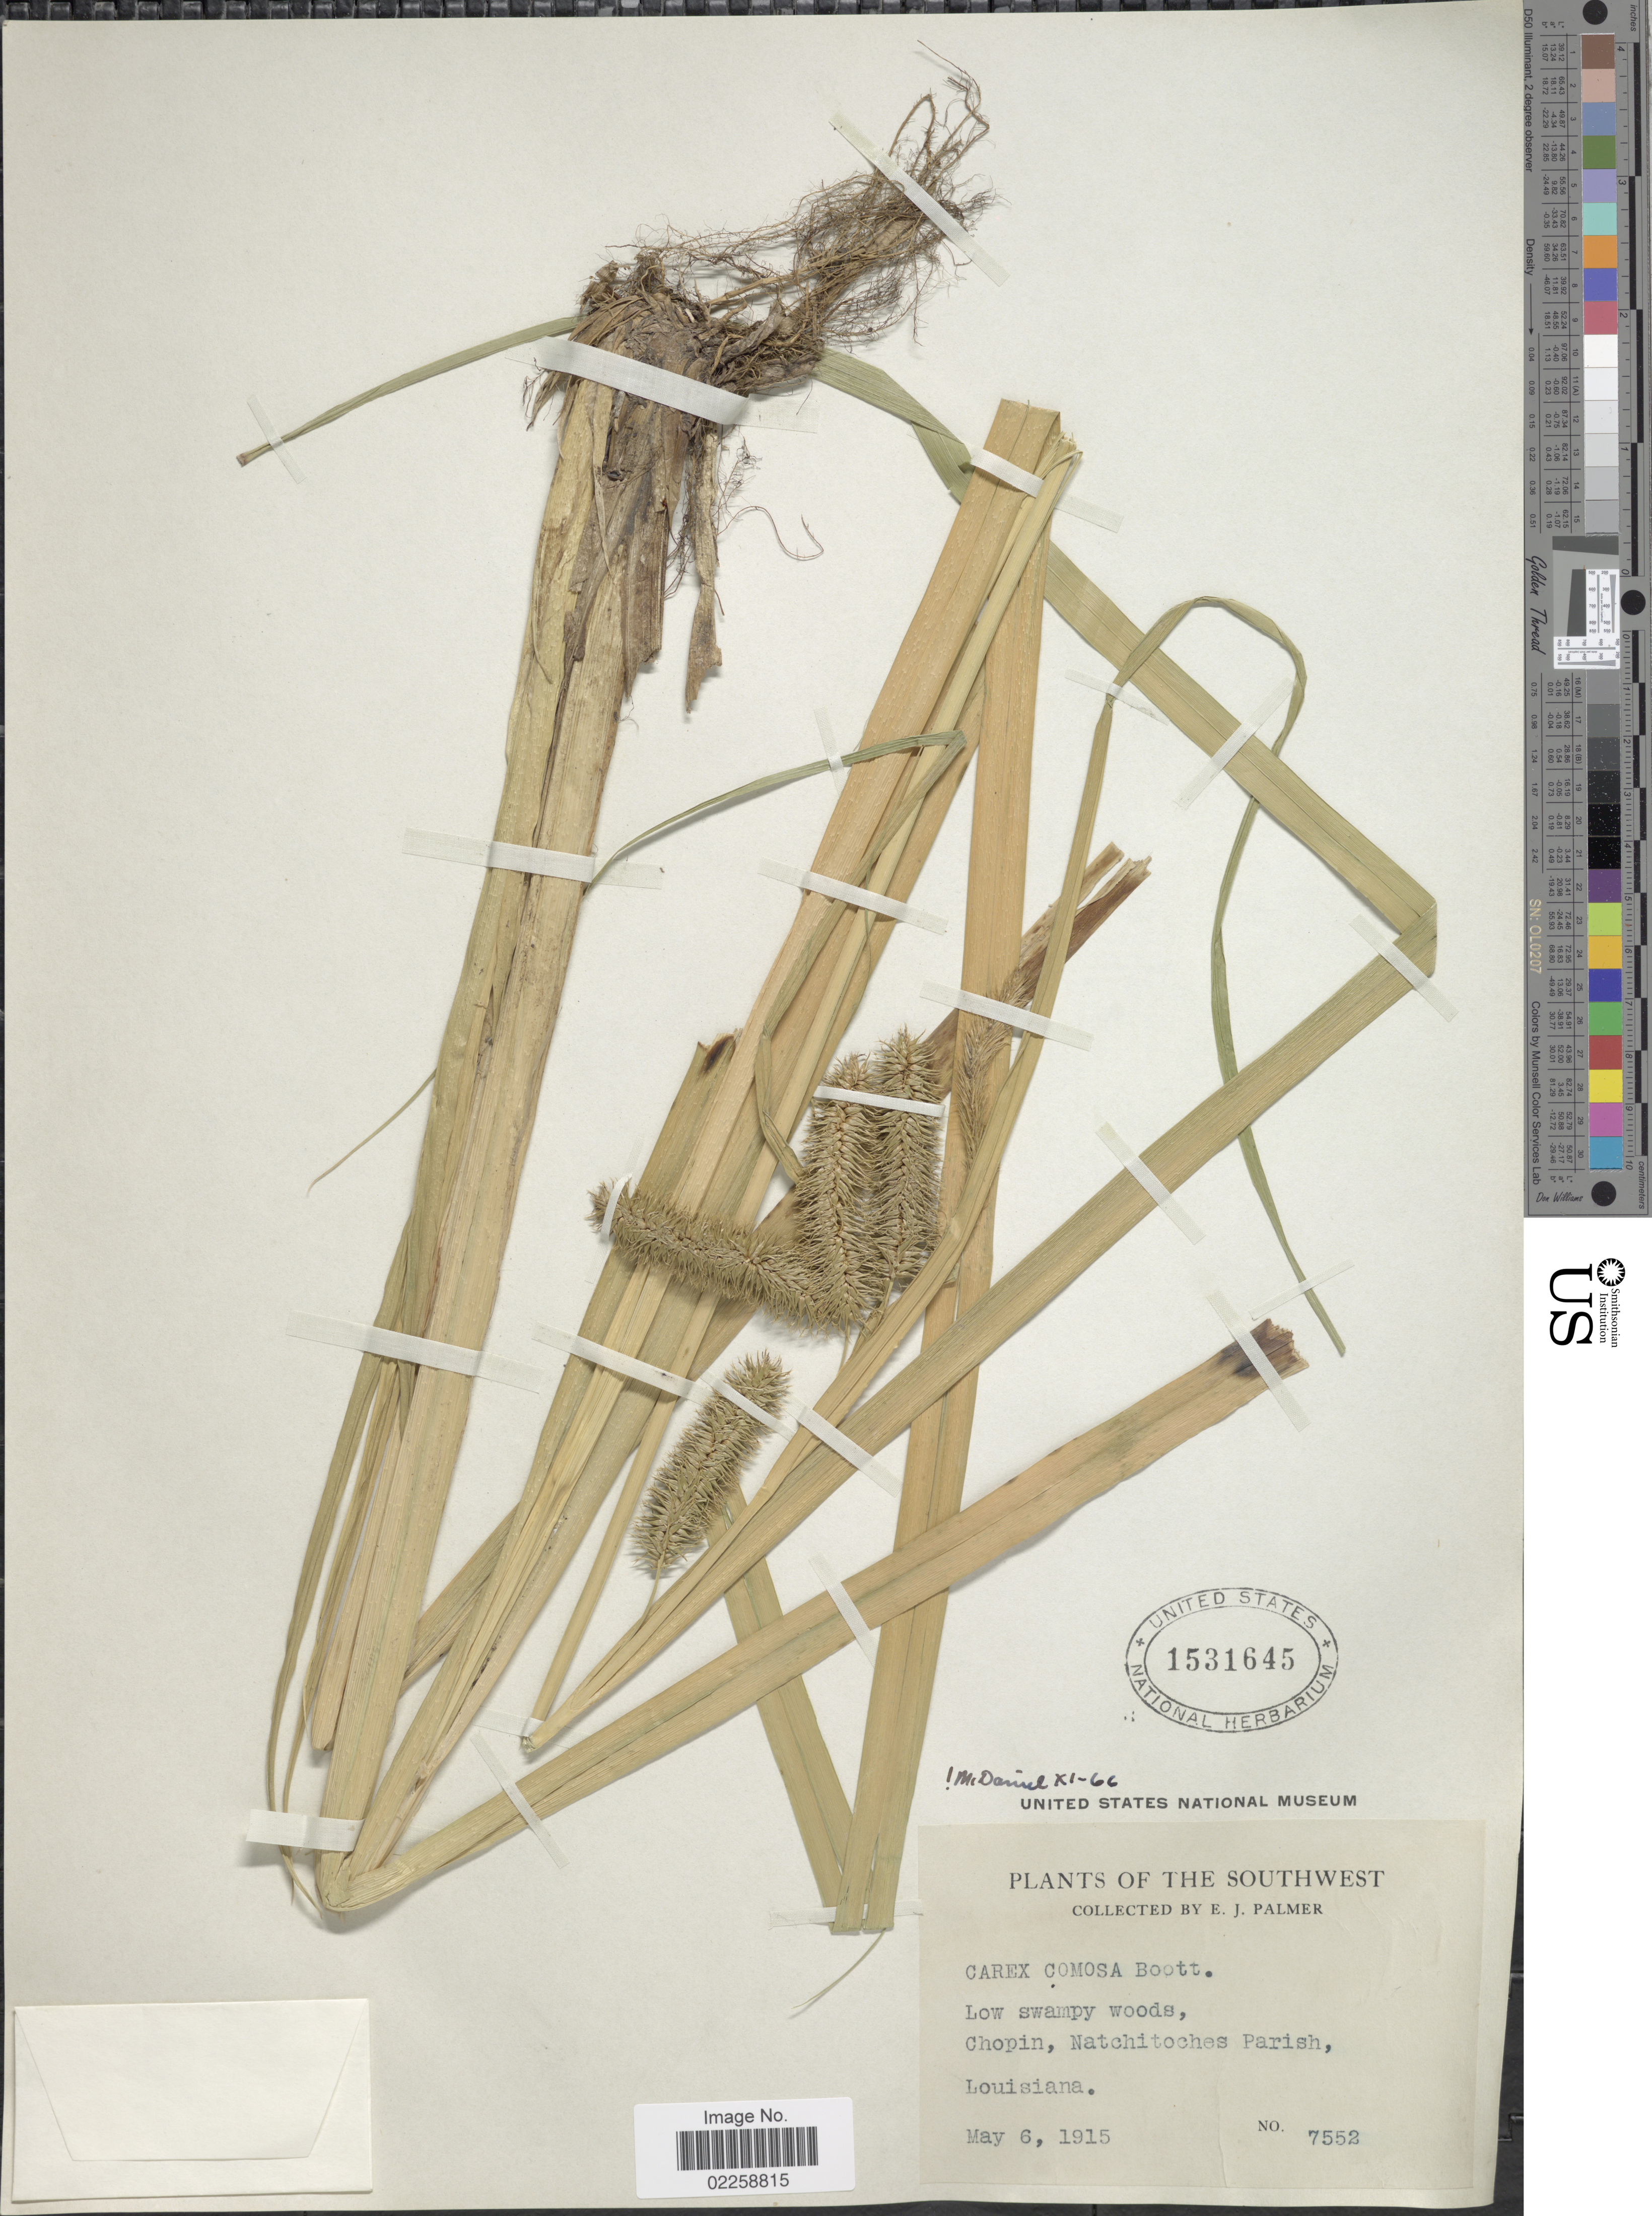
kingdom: Plantae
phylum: Tracheophyta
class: Liliopsida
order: Poales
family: Cyperaceae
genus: Carex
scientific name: Carex comosa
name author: Boott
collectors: E. J. Palmer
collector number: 7552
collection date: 1915-05-06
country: United States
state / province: Louisiana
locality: The Southwest, Chopin, Natchitoches Parish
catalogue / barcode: US 1531645